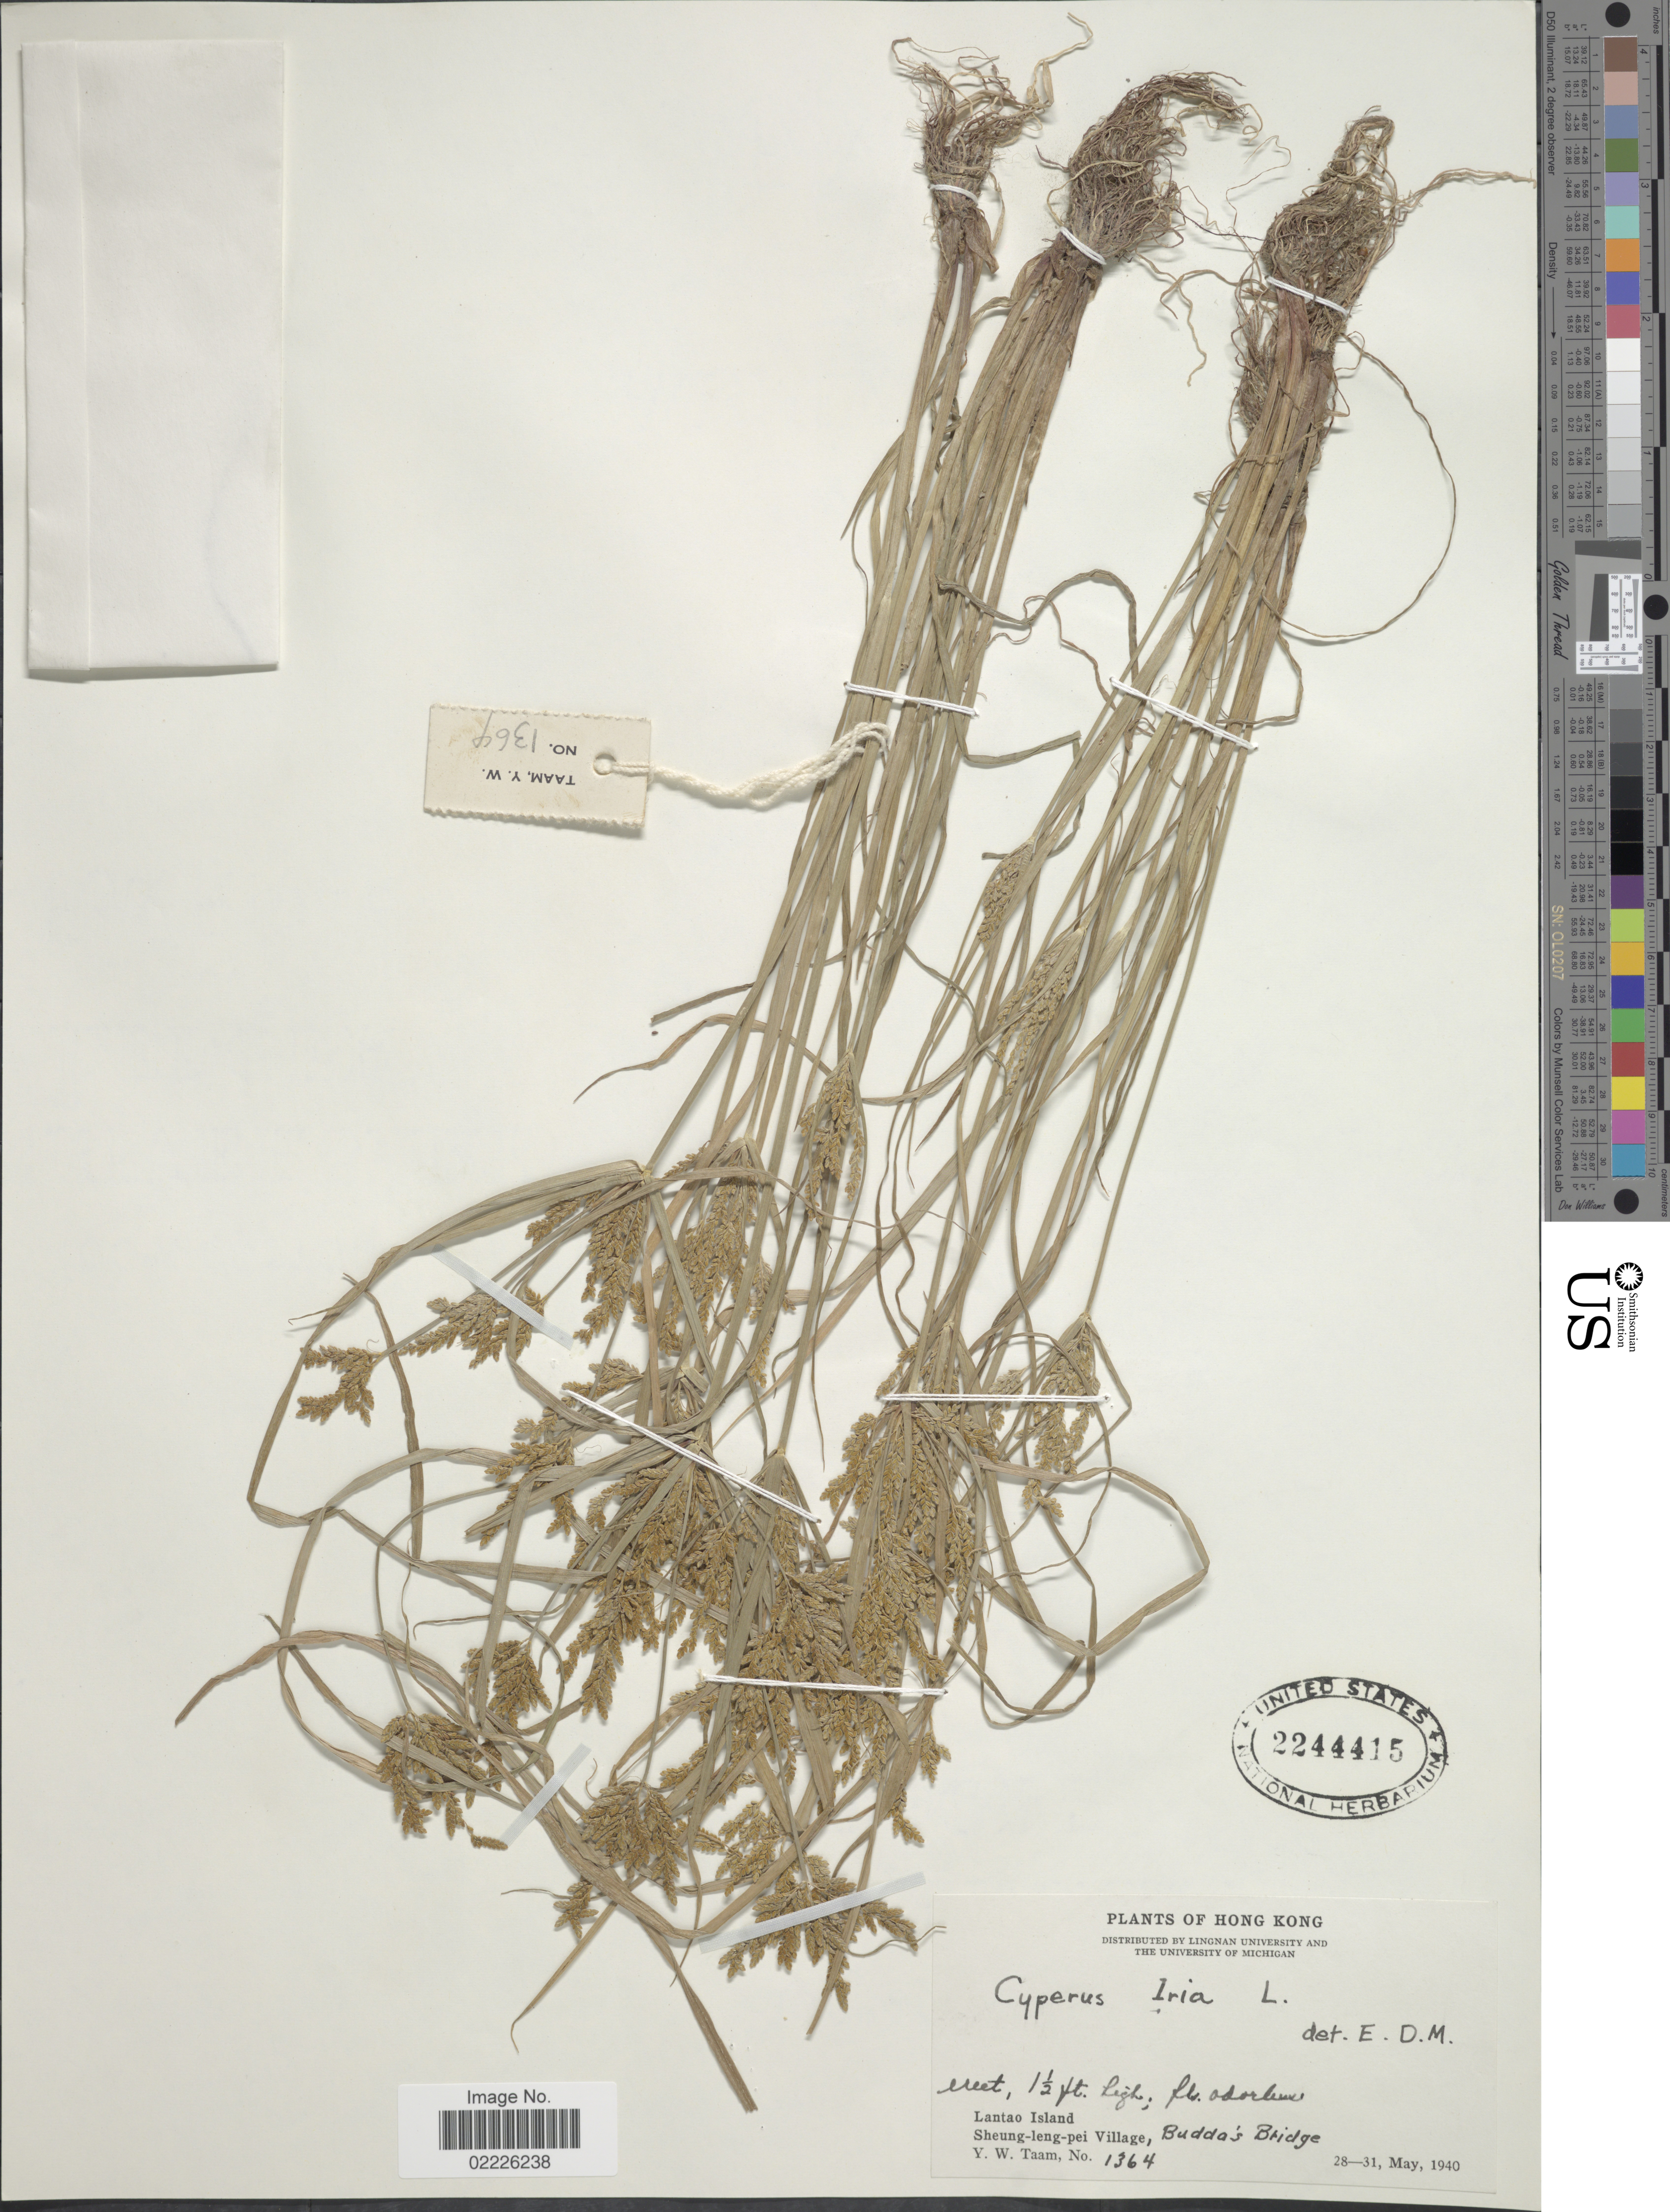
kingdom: Plantae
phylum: Tracheophyta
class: Liliopsida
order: Poales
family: Cyperaceae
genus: Cyperus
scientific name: Cyperus iria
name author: L.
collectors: Y. W. Taam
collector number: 1364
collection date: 1940-05-28/1940-05-31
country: China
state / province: Hong Kong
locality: Hong Kong, Lantao Island, Sheung-leng pei Village, Budda's Bridge.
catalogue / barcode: US 2244415